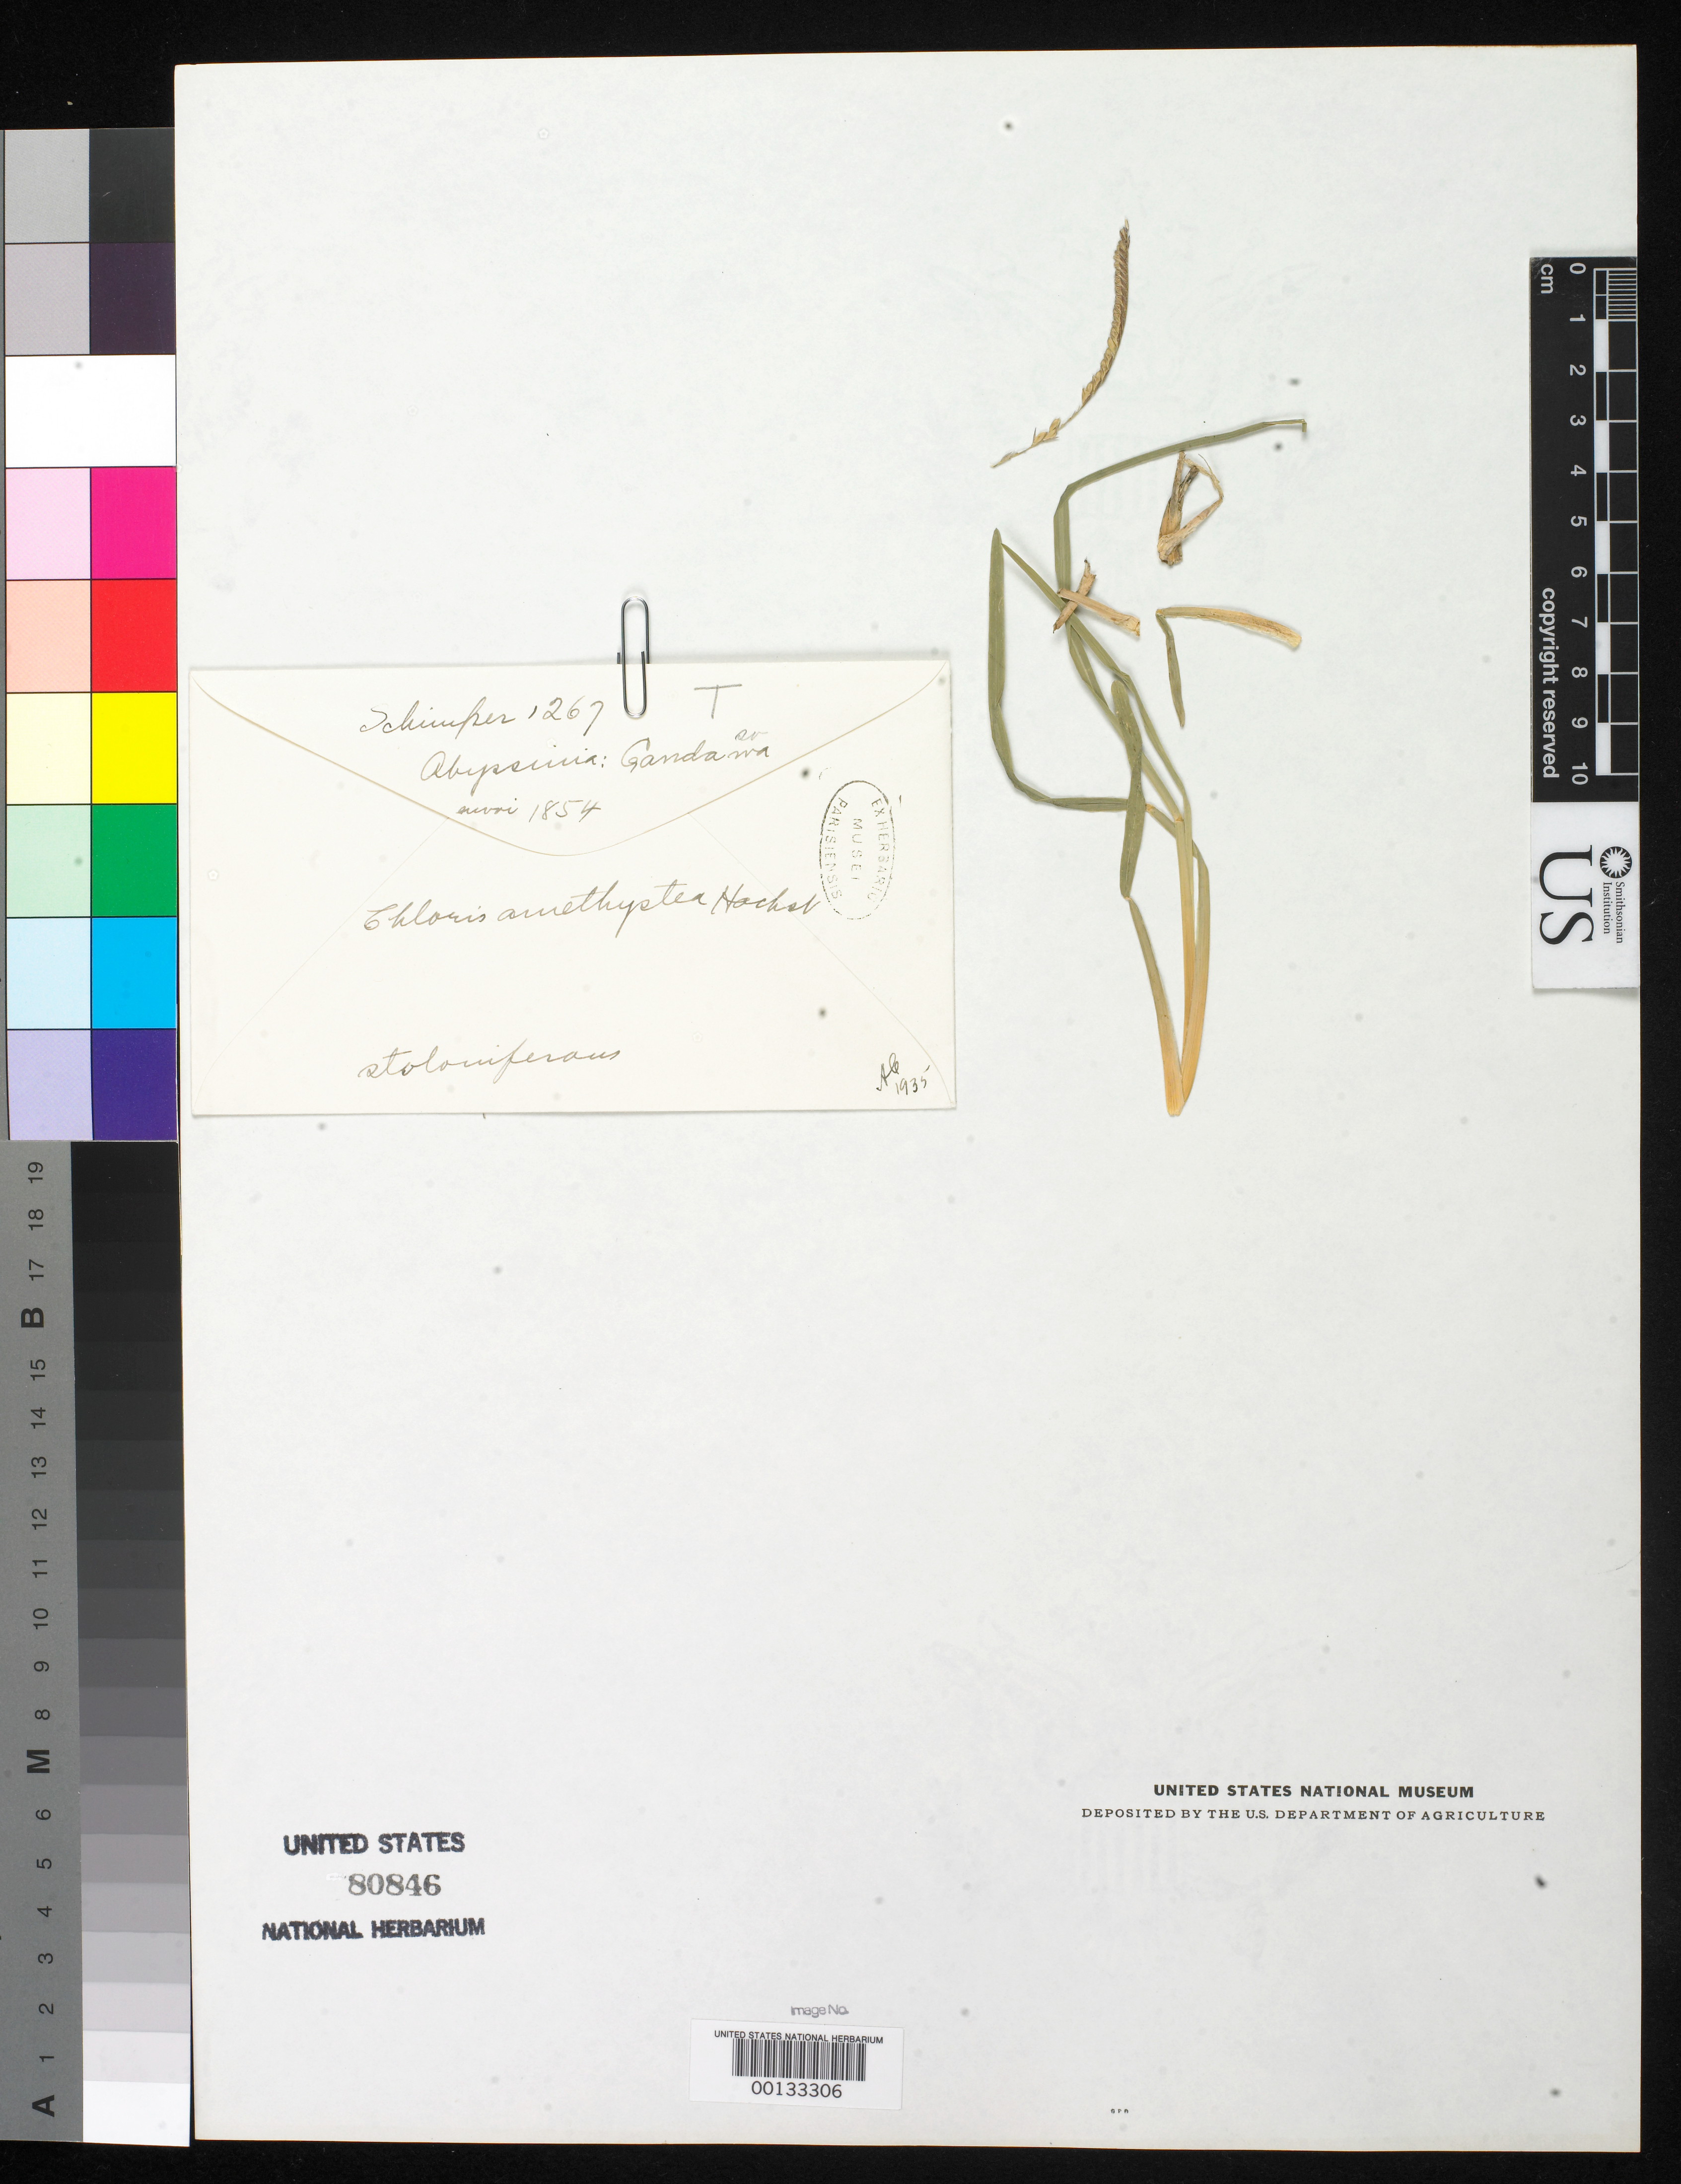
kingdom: Plantae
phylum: Tracheophyta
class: Liliopsida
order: Poales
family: Poaceae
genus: Chloris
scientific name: Chloris amethystea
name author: Hochst.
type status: Type Fragment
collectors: G. W. Schimper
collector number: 1267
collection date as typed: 1853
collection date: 1853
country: Ethiopia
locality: Gandasva (Gandawa).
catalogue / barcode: US 80846